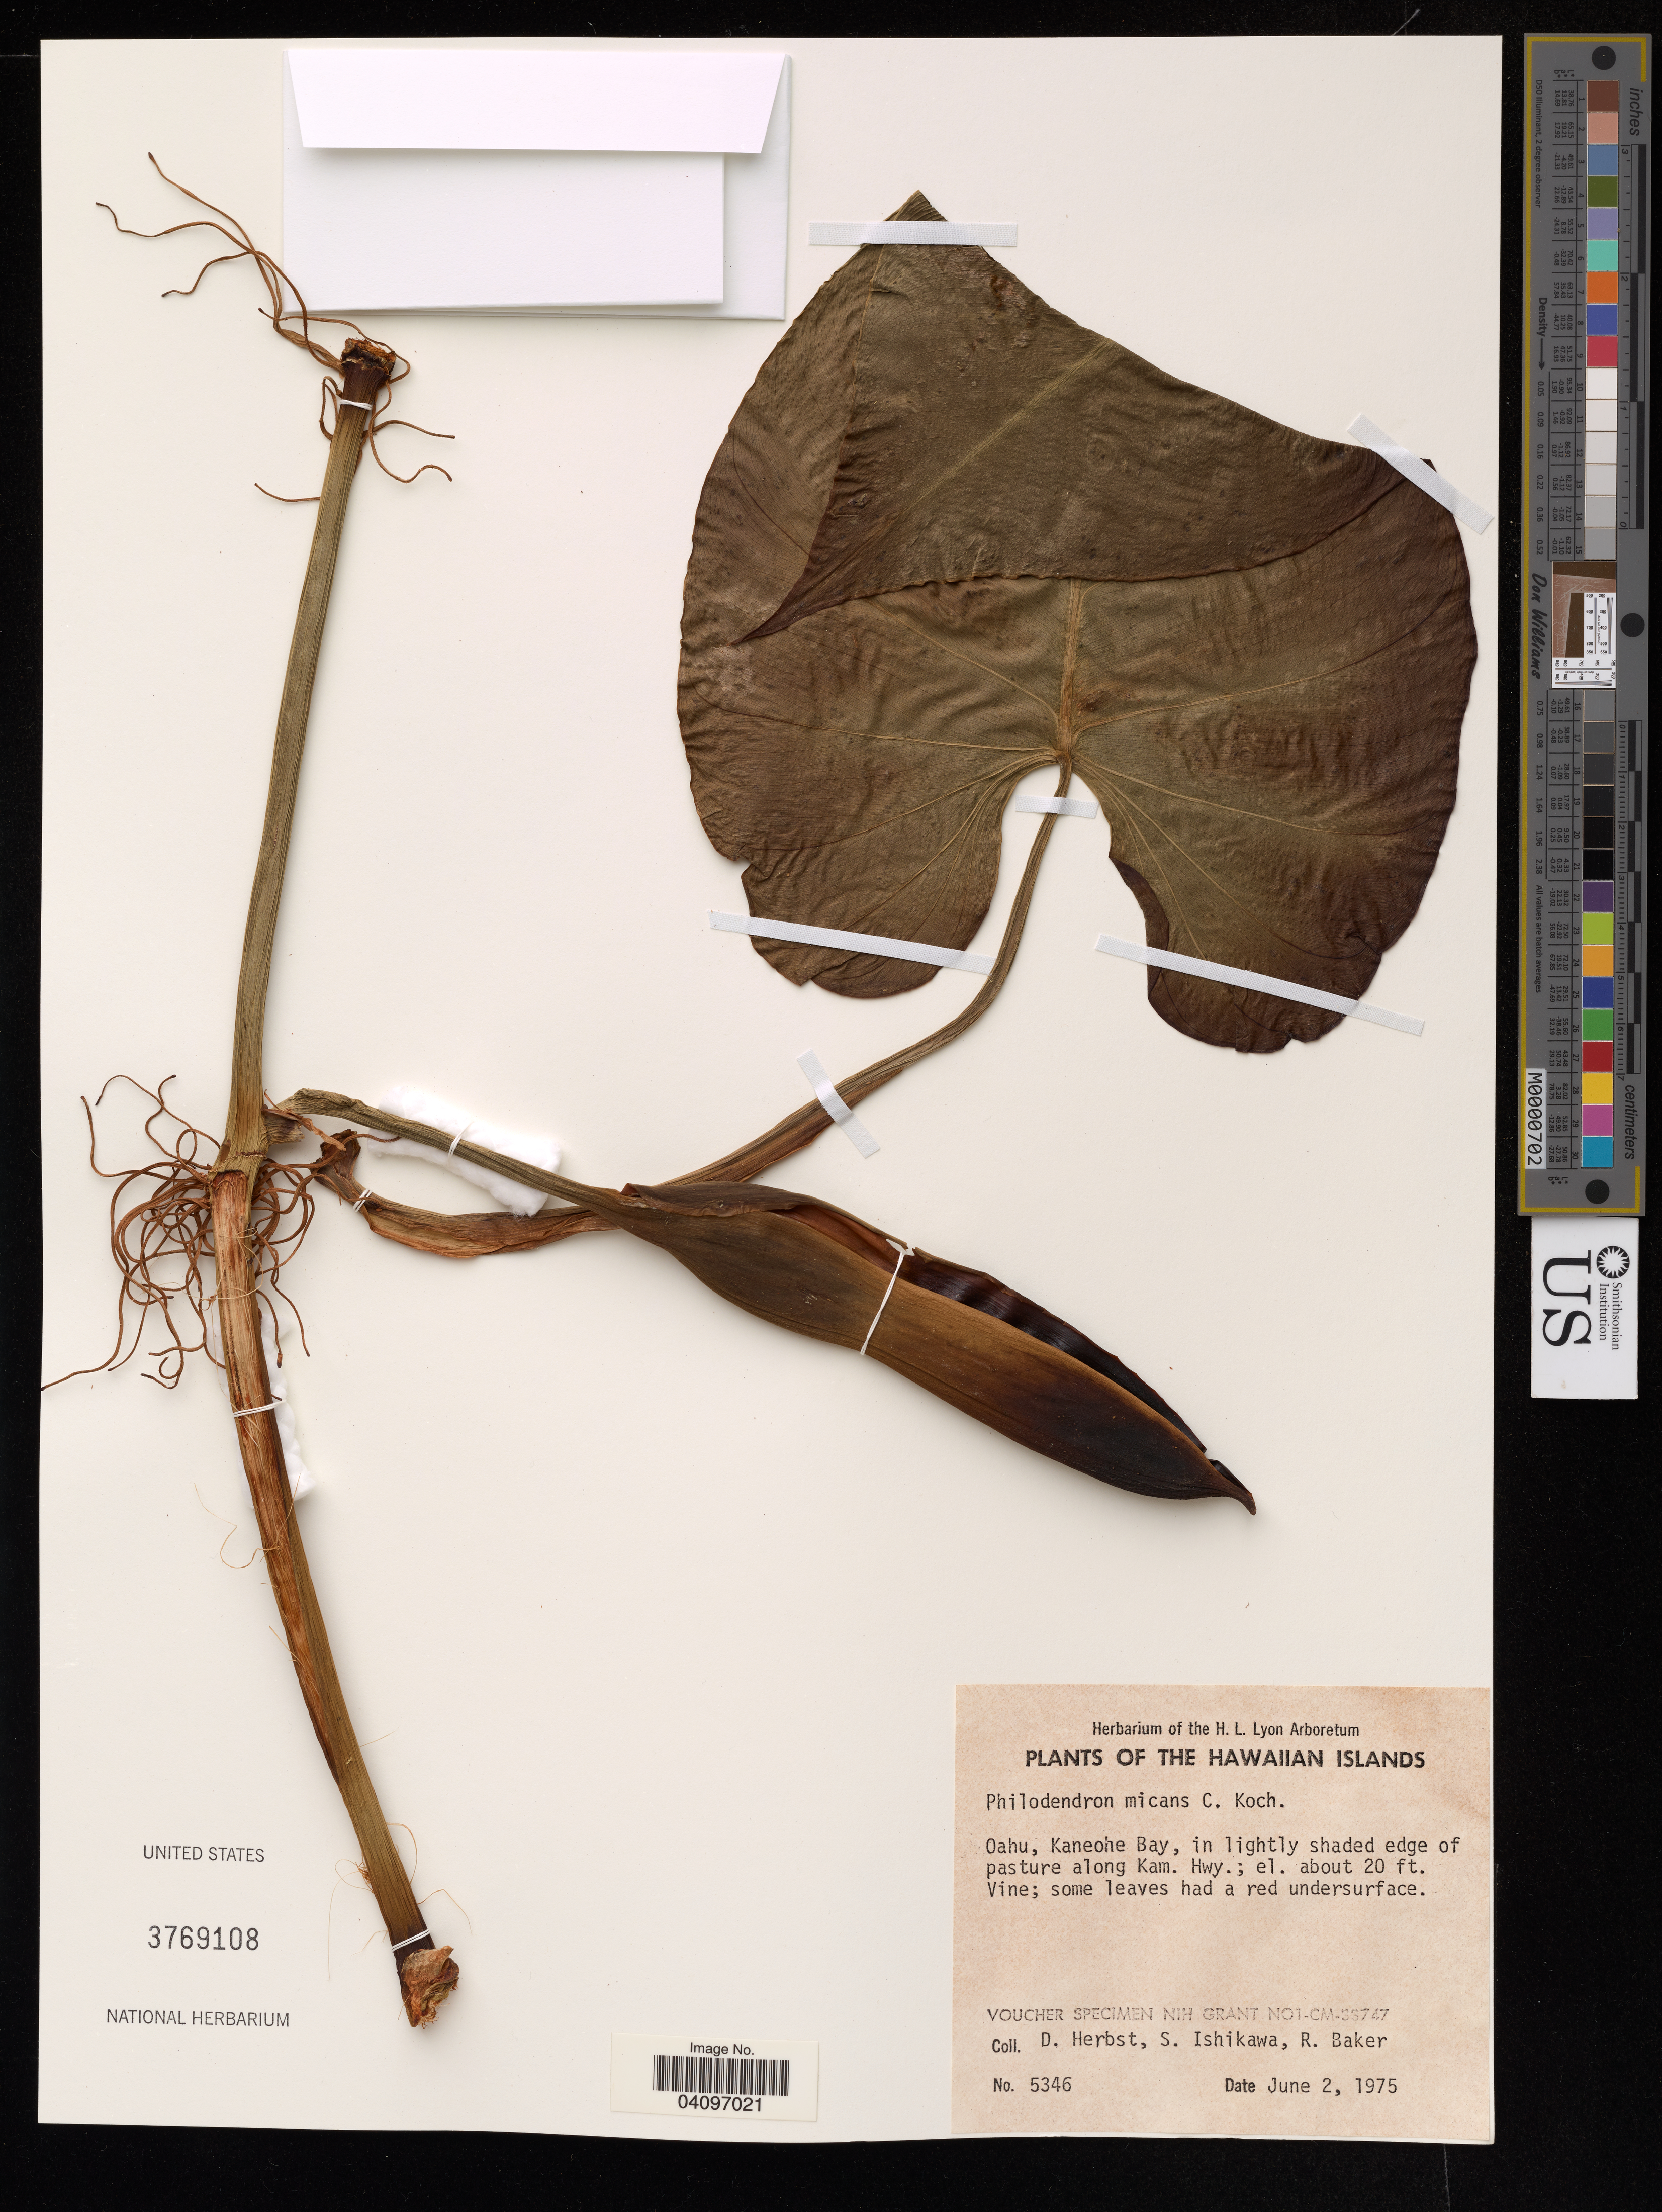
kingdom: Plantae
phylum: Tracheophyta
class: Liliopsida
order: Alismatales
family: Araceae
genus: Philodendron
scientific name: Philodendron hederaceum var. hederaceum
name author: (Jacq.) Schott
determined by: Wagner, W. L., (BOT), Smithsonian Institution - National Museum of Natural History (UNITED STATES)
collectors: D. R. Herbst, S. Ishikawa & R. Baker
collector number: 5346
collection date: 1975-06-02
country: United States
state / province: Hawaii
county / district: Honolulu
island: Oahu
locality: Kaneohe Bay, in lightly shaded edge of pasture alog Kam. Hwy.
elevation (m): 6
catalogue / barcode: US 3769108